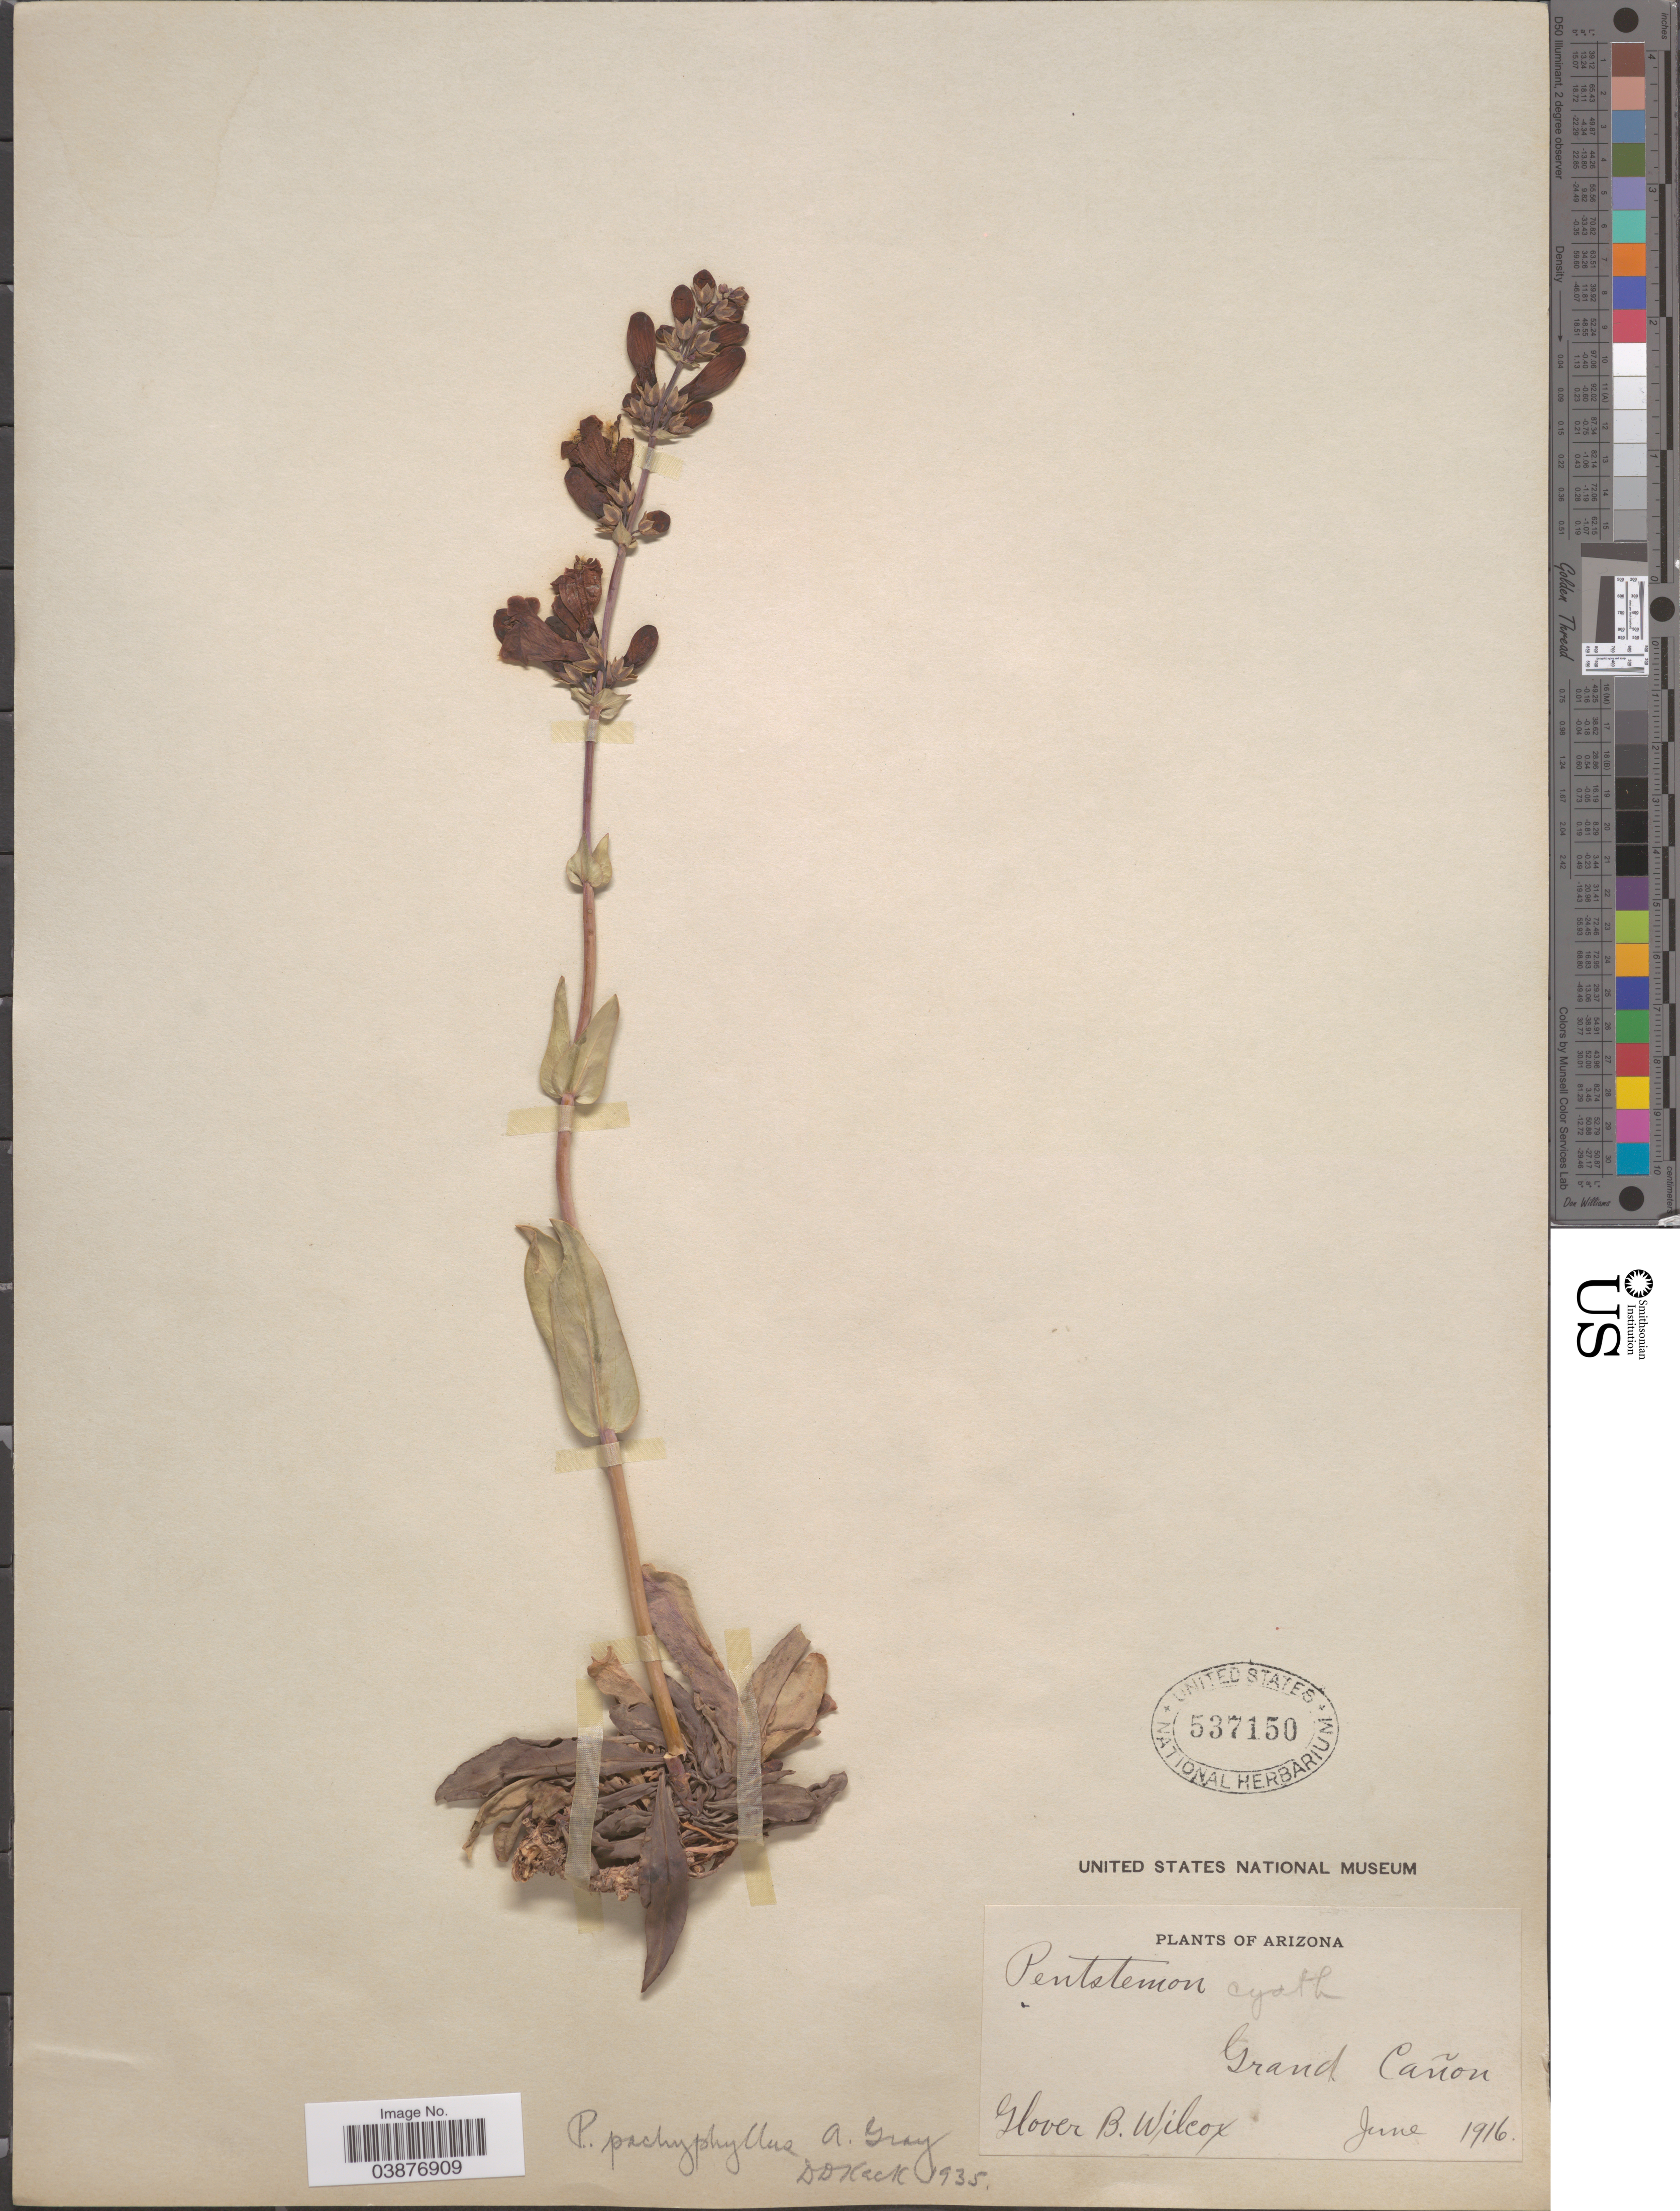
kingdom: Plantae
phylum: Tracheophyta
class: Magnoliopsida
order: Lamiales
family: Plantaginaceae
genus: Penstemon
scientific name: Penstemon pachyphyllus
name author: A. Gray ex Rydb.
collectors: G. Wilcox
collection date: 1916-06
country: United States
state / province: Arizona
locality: Grand Cañon.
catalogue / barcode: US 537150